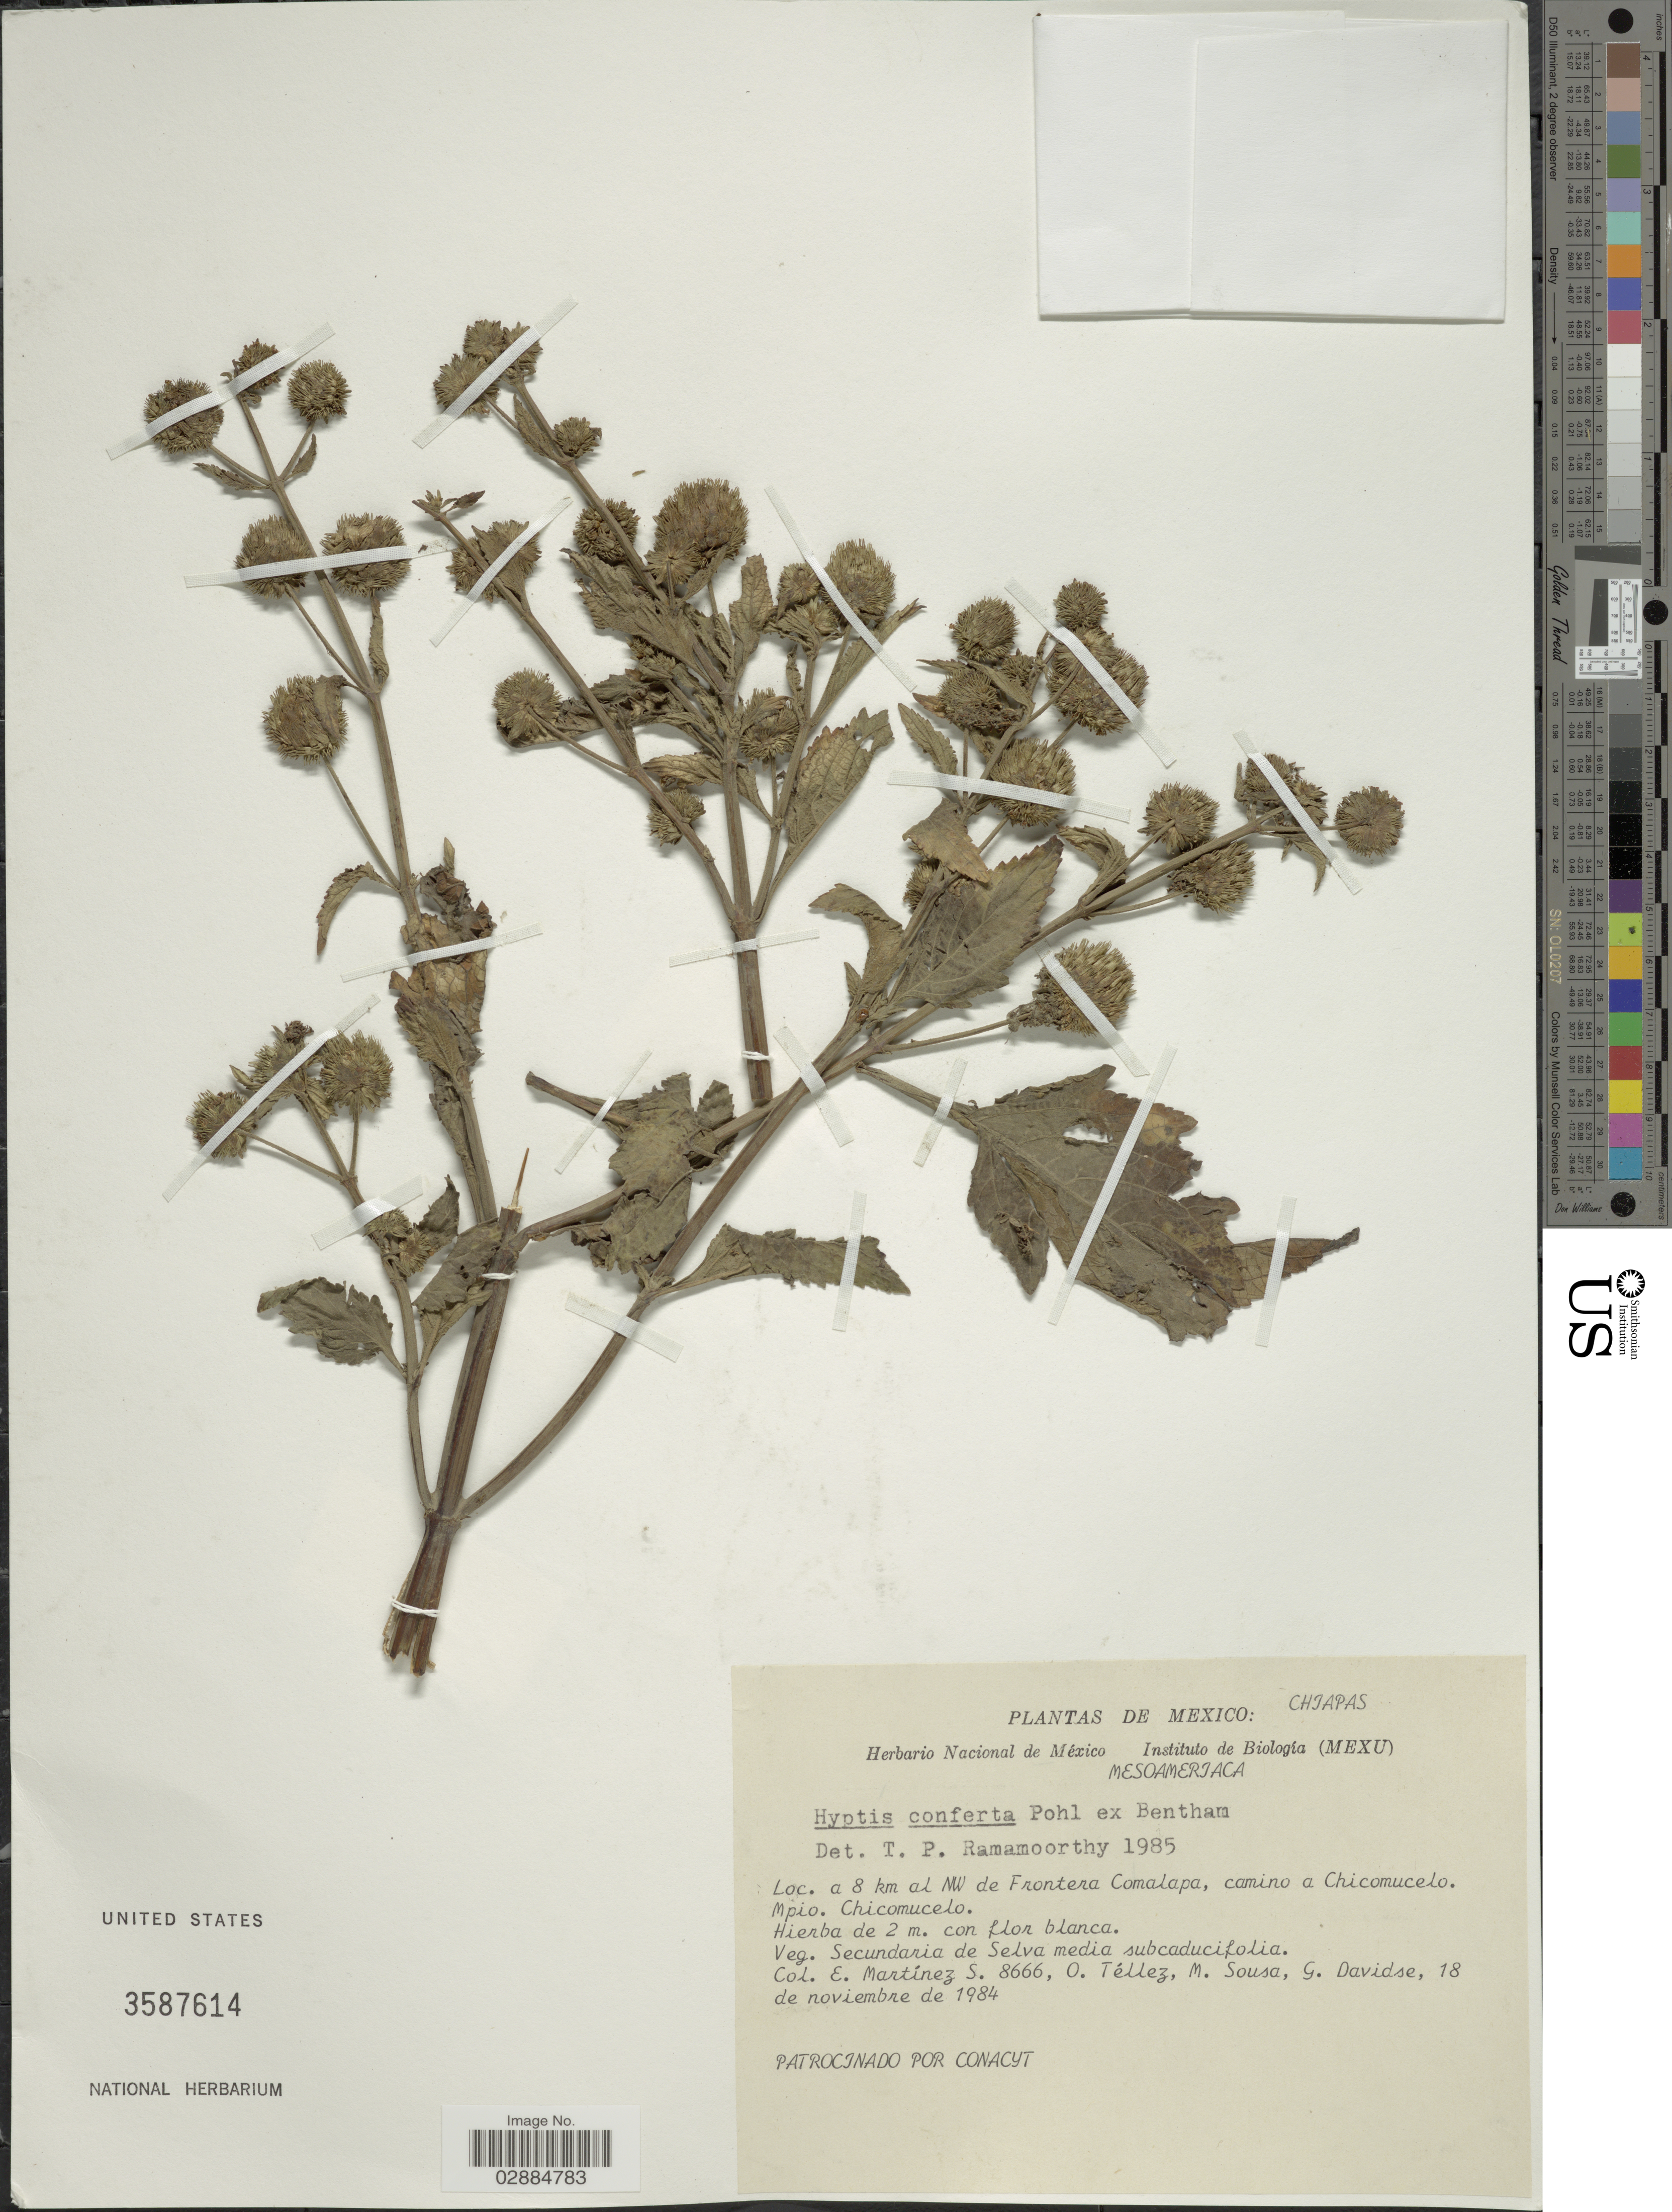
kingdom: Plantae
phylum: Tracheophyta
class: Magnoliopsida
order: Lamiales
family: Lamiaceae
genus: Hyptis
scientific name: Hyptis conferta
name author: Pohl ex Benth.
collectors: E. M. Martínez S., O. Tellez, M. Sousa & G. Davidse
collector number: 8666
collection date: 1984-11-18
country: Mexico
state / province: Chiapas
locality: A 8 km al NW de Frontera Comalapa, camino a Chicomucelo, Mpio. Chicomucelo.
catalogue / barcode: US 3587614